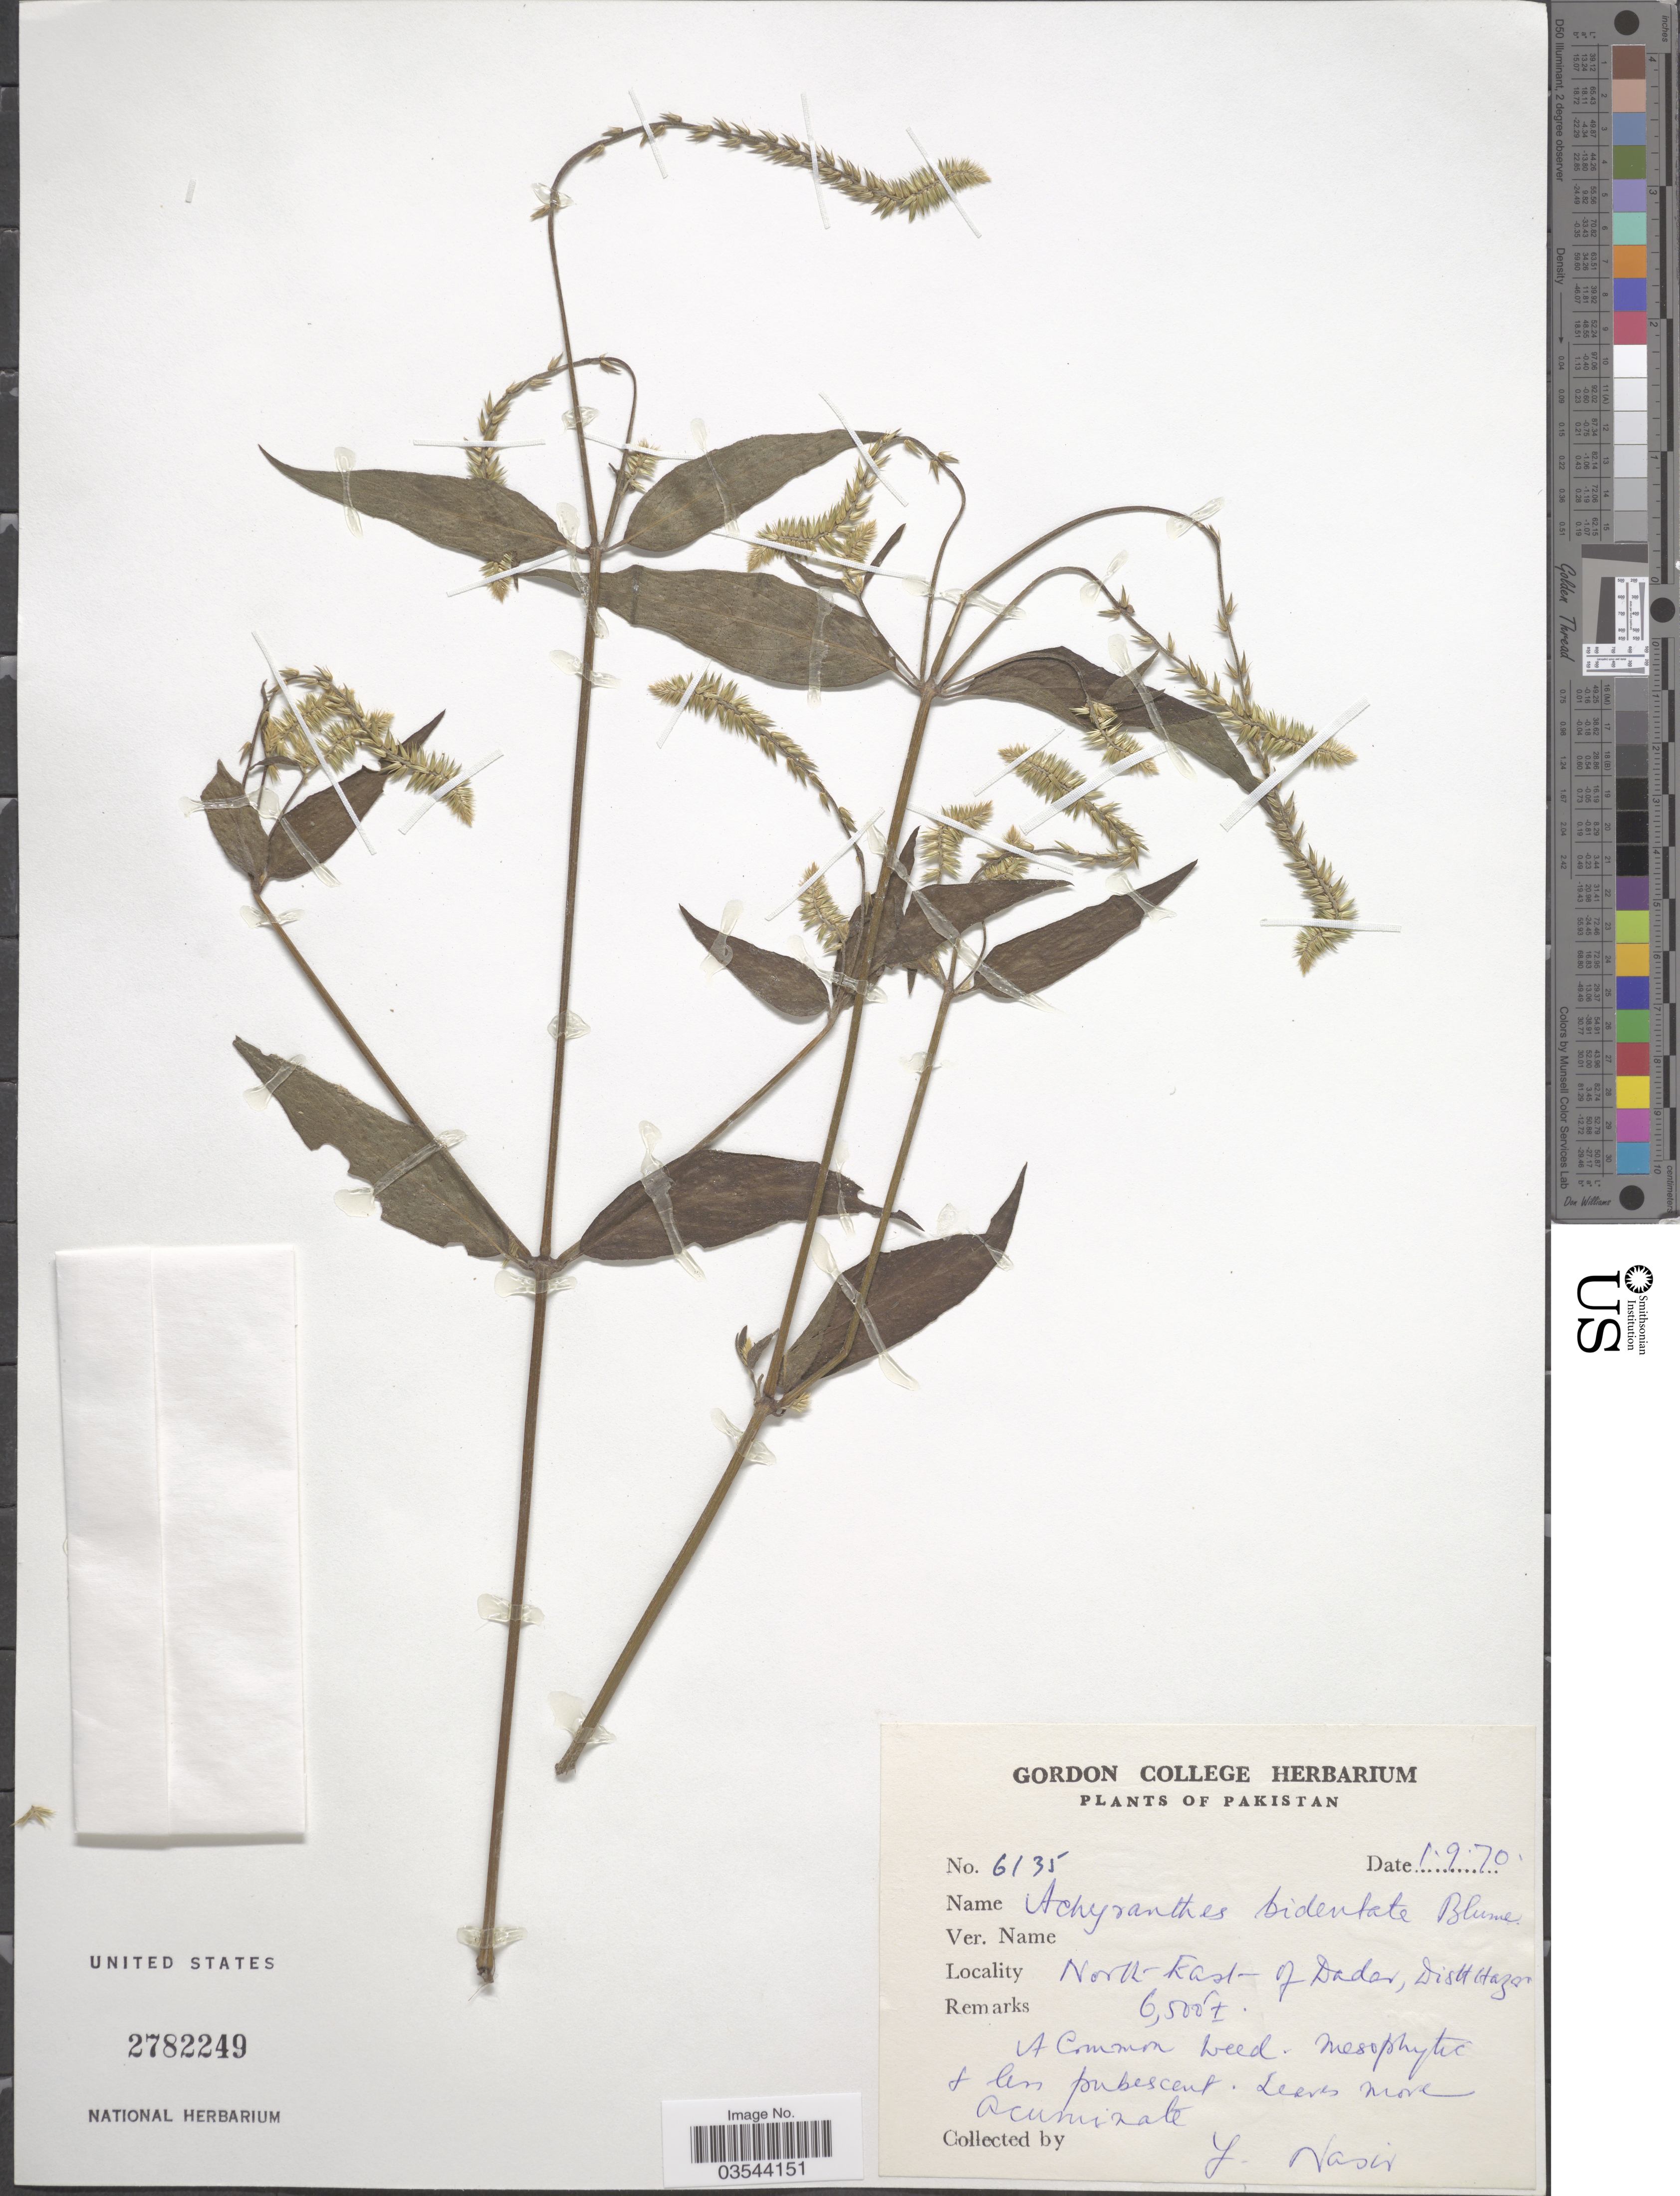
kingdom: Plantae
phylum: Tracheophyta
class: Magnoliopsida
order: Caryophyllales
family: Amaranthaceae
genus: Achyranthes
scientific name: Achyranthes bidentata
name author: Blume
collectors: Y. Nasir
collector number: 6135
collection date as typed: Transcribed d/m/y: 1/9/70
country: Pakistan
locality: North-East- of Dadar, Distr Hazon.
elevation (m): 1981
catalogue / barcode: US 2782249